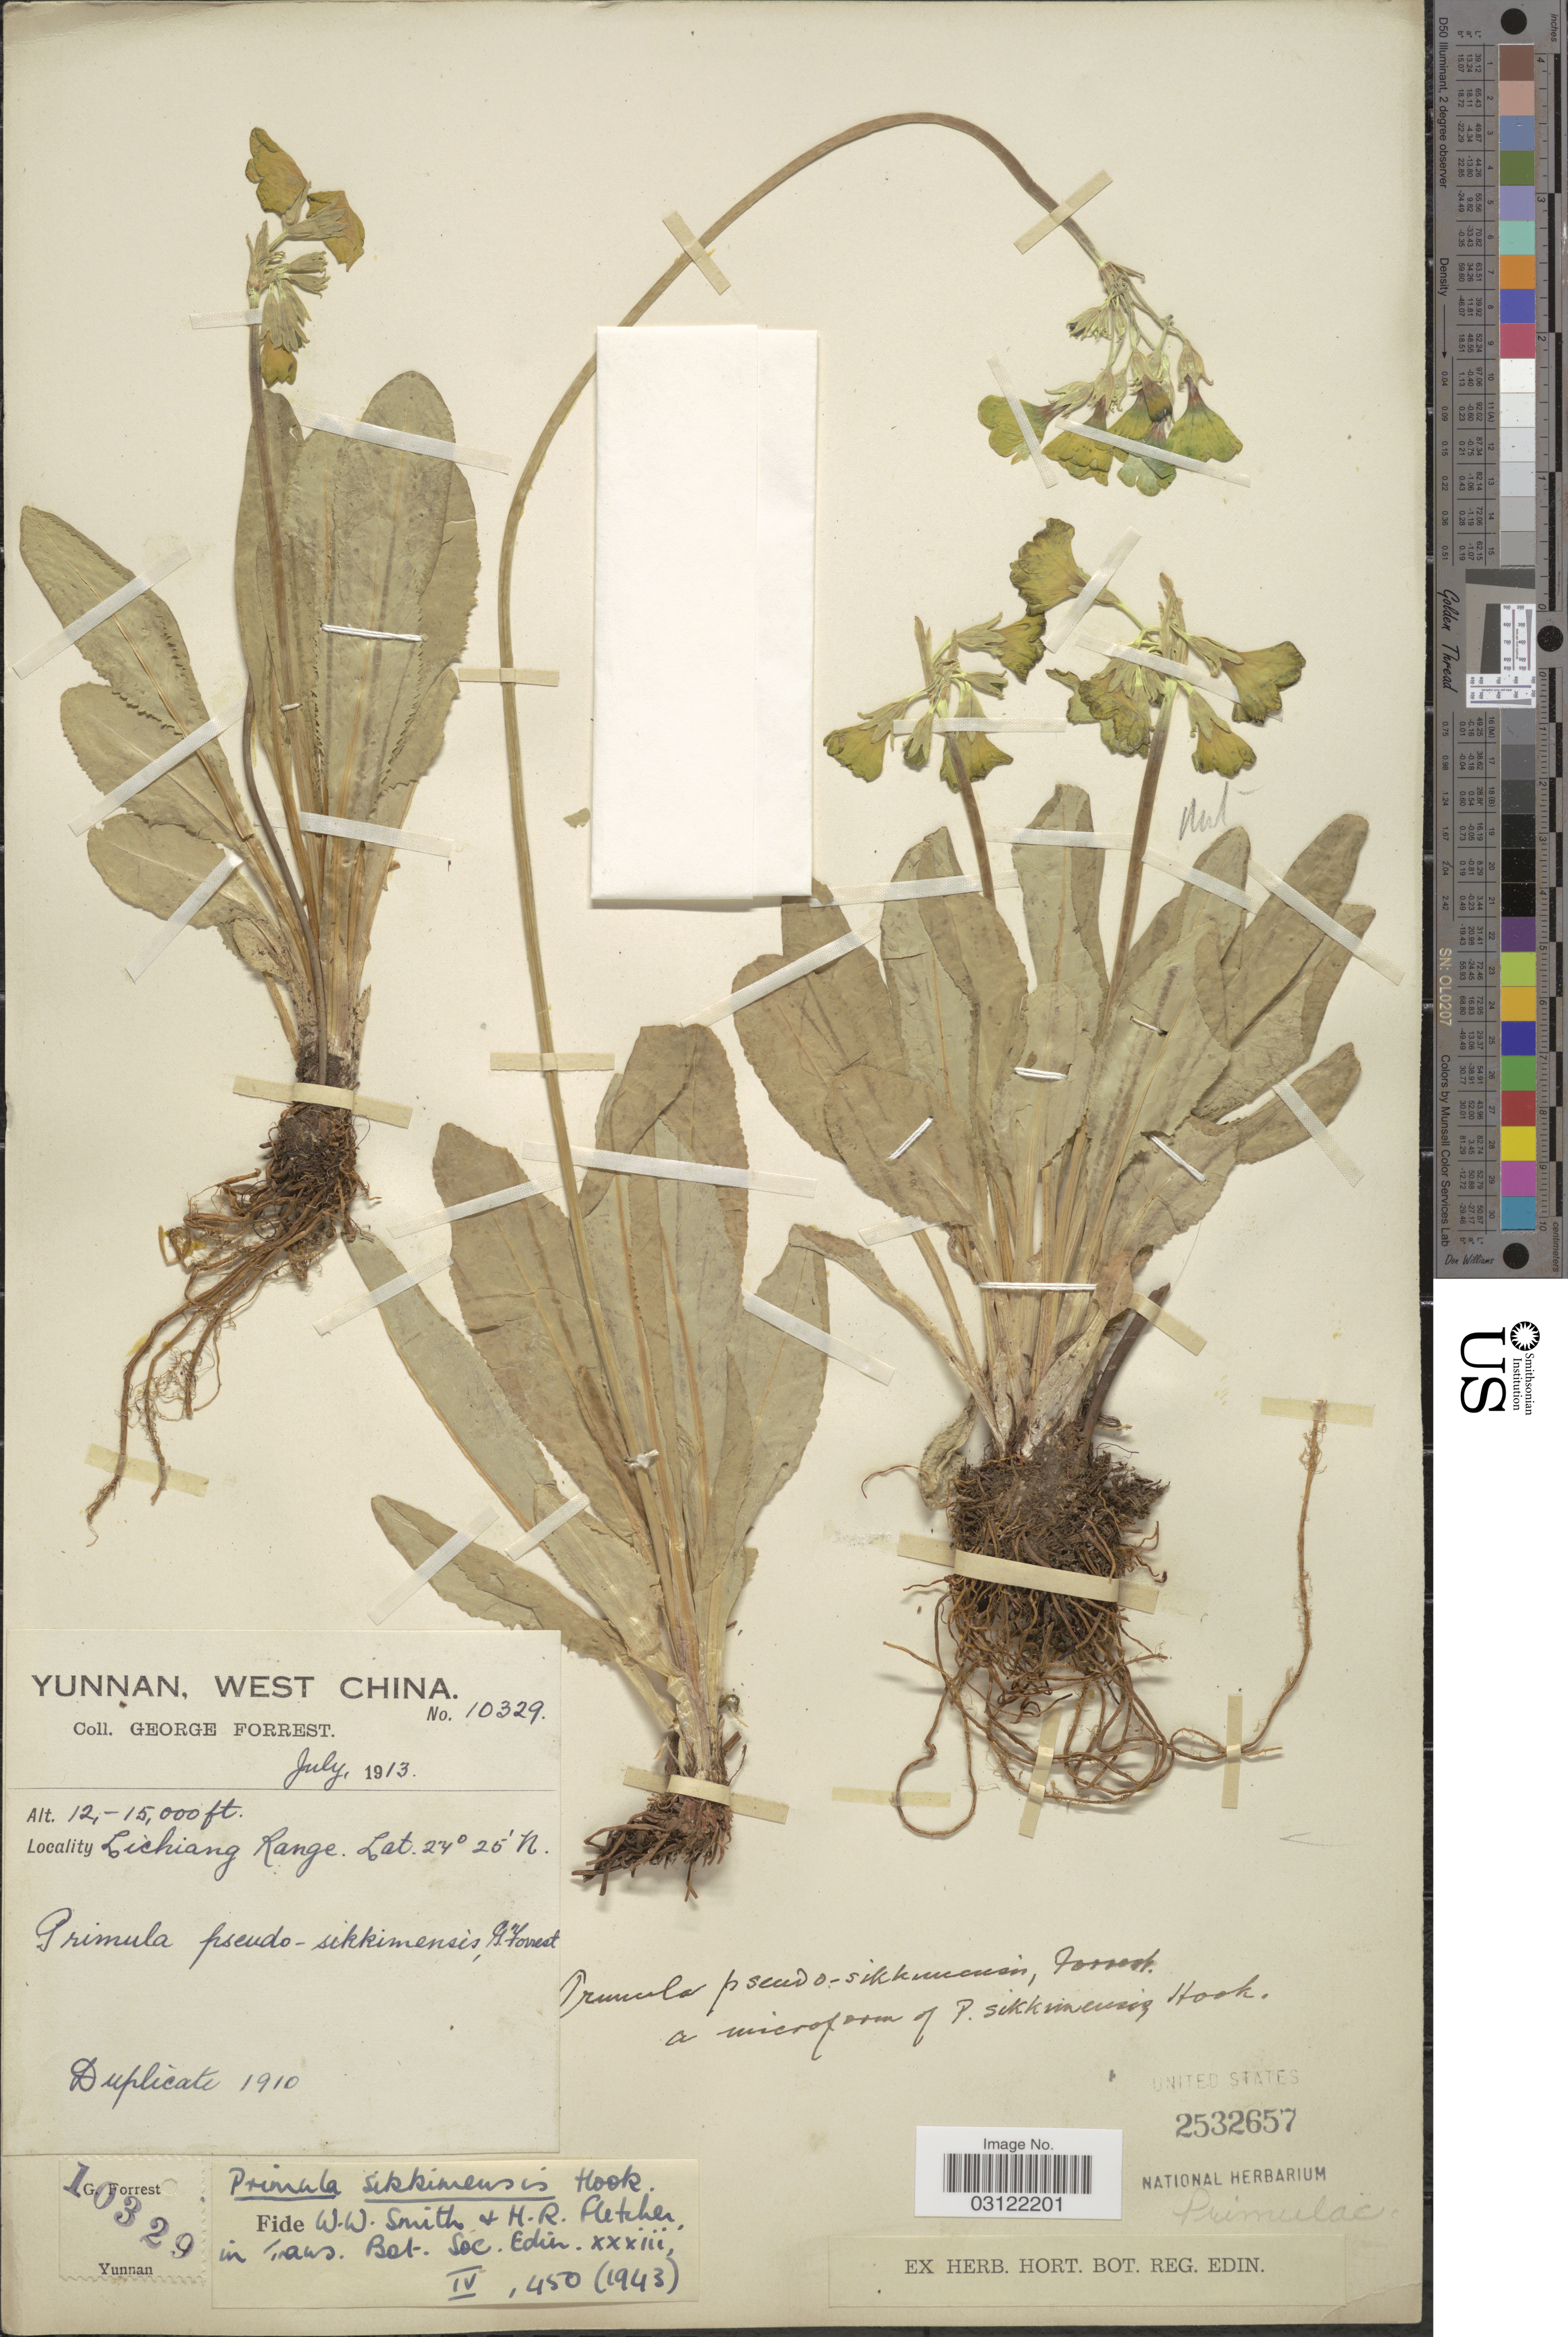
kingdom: Plantae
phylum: Tracheophyta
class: Magnoliopsida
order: Ericales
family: Primulaceae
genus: Primula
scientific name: Primula sikkimensis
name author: Hook.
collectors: G. Forrest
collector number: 10329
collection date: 1913-07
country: China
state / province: Yunnan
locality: West China. Lichiang Range.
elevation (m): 3658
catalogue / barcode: US 2532657